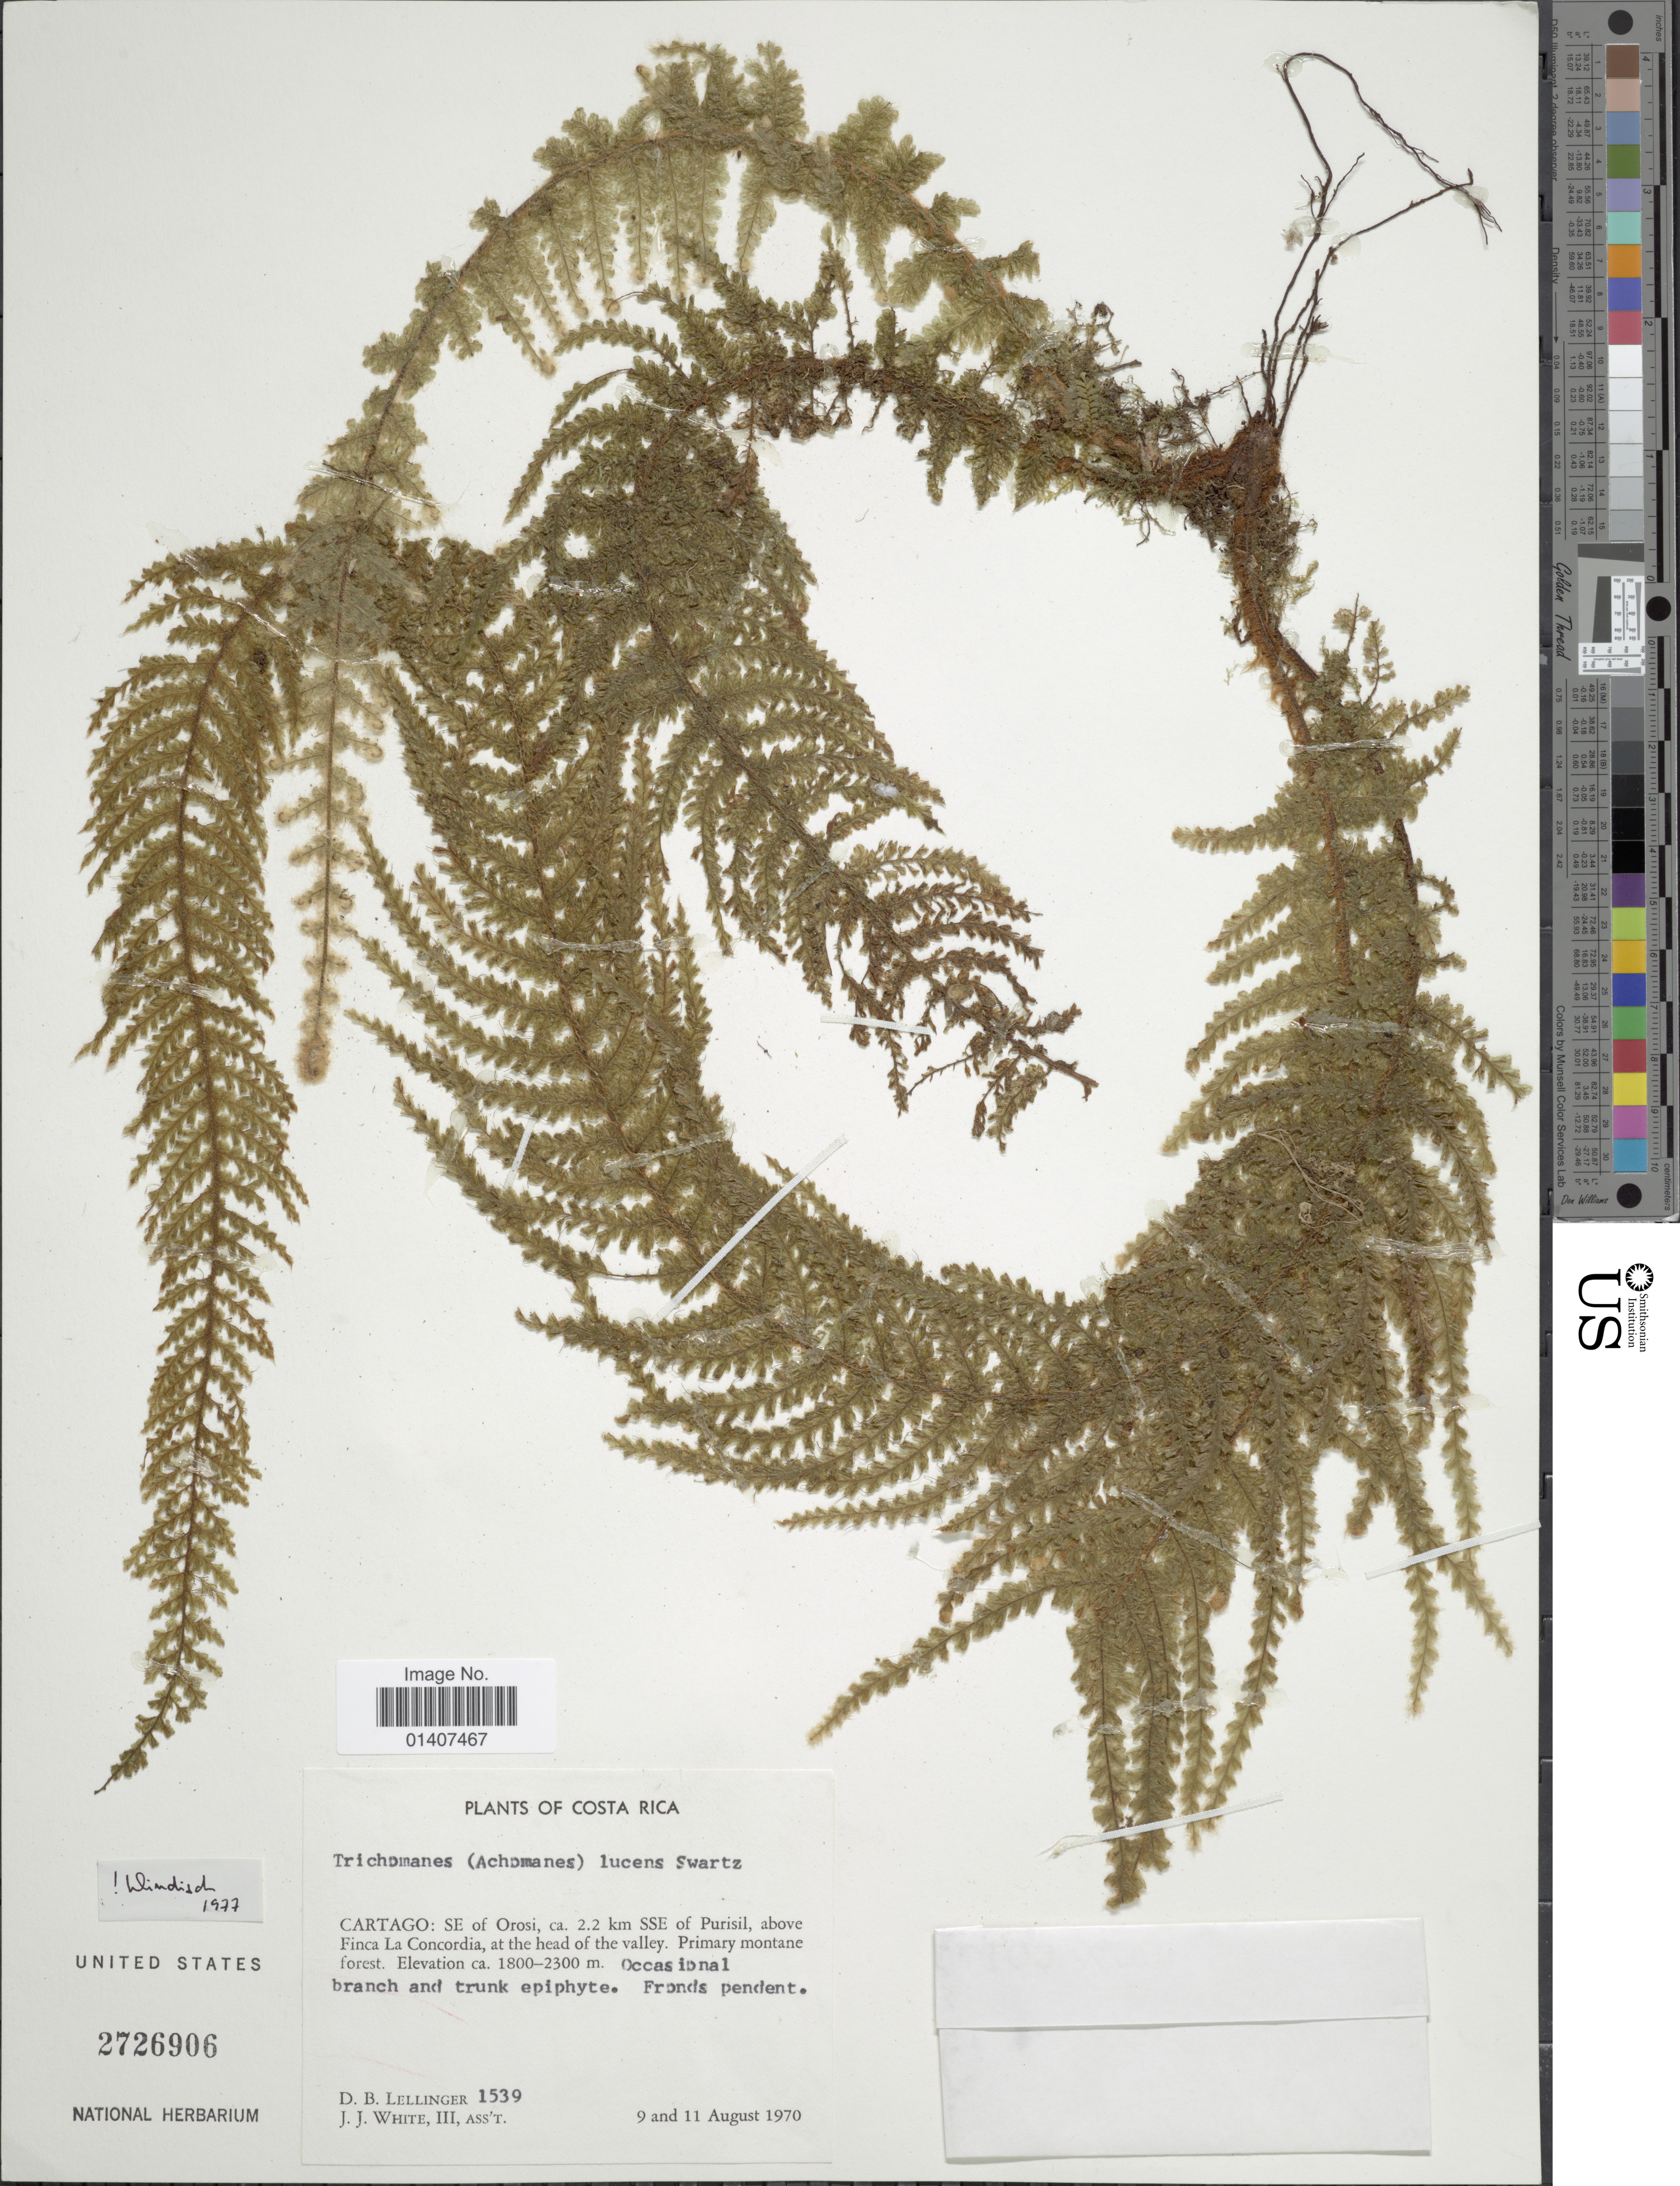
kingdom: Plantae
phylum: Tracheophyta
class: Polypodiopsida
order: Hymenophyllales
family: Hymenophyllaceae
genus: Trichomanes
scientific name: Trichomanes lucens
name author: Sw.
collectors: D. B. Lellinger & J. J. White III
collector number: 1539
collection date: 1970-08-09/1970-08-11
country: Costa Rica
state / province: Cartago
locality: SE of Orosi, ca. 2.2 km SSE of Purisil, above Finca La Concordia, at the head of the valley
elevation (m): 1800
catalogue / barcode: US 2726906